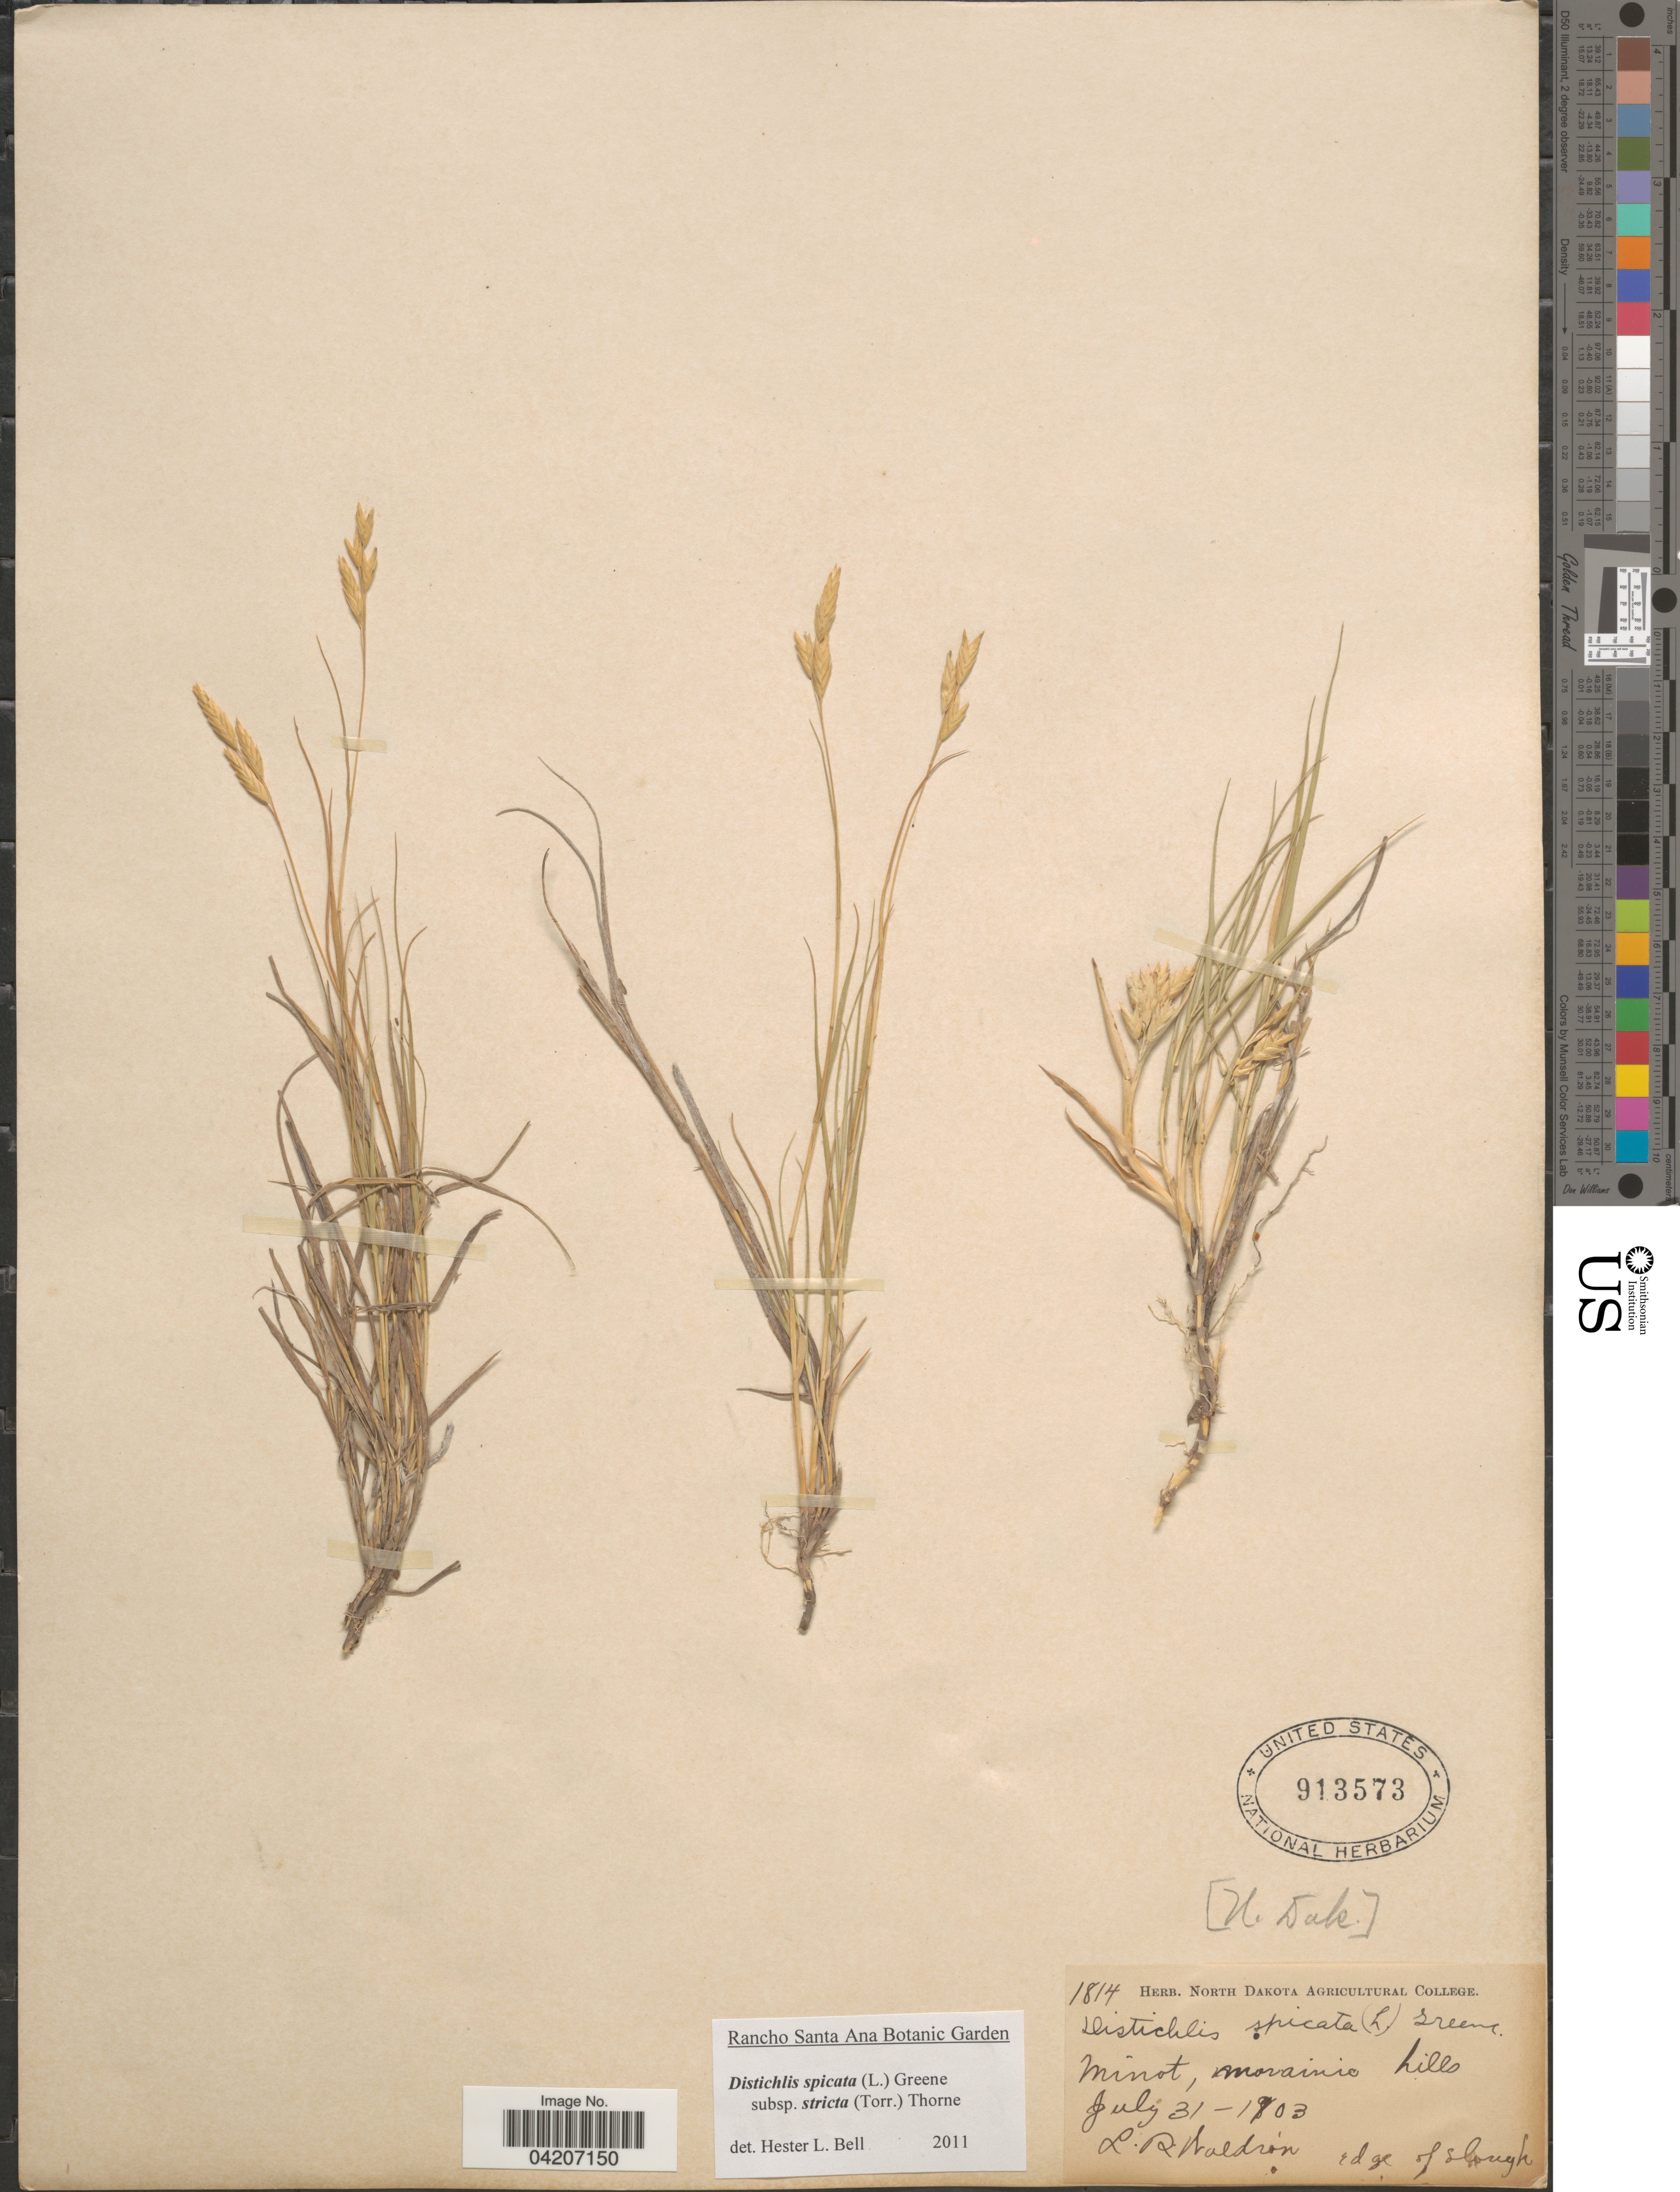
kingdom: Plantae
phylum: Tracheophyta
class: Liliopsida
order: Poales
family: Poaceae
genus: Distichlis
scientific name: Distichlis spicata subsp. stricta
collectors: L. Waldron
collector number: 1814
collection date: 1903-07-31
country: United States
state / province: North Dakota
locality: Minot, morainic hills.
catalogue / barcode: US 913573